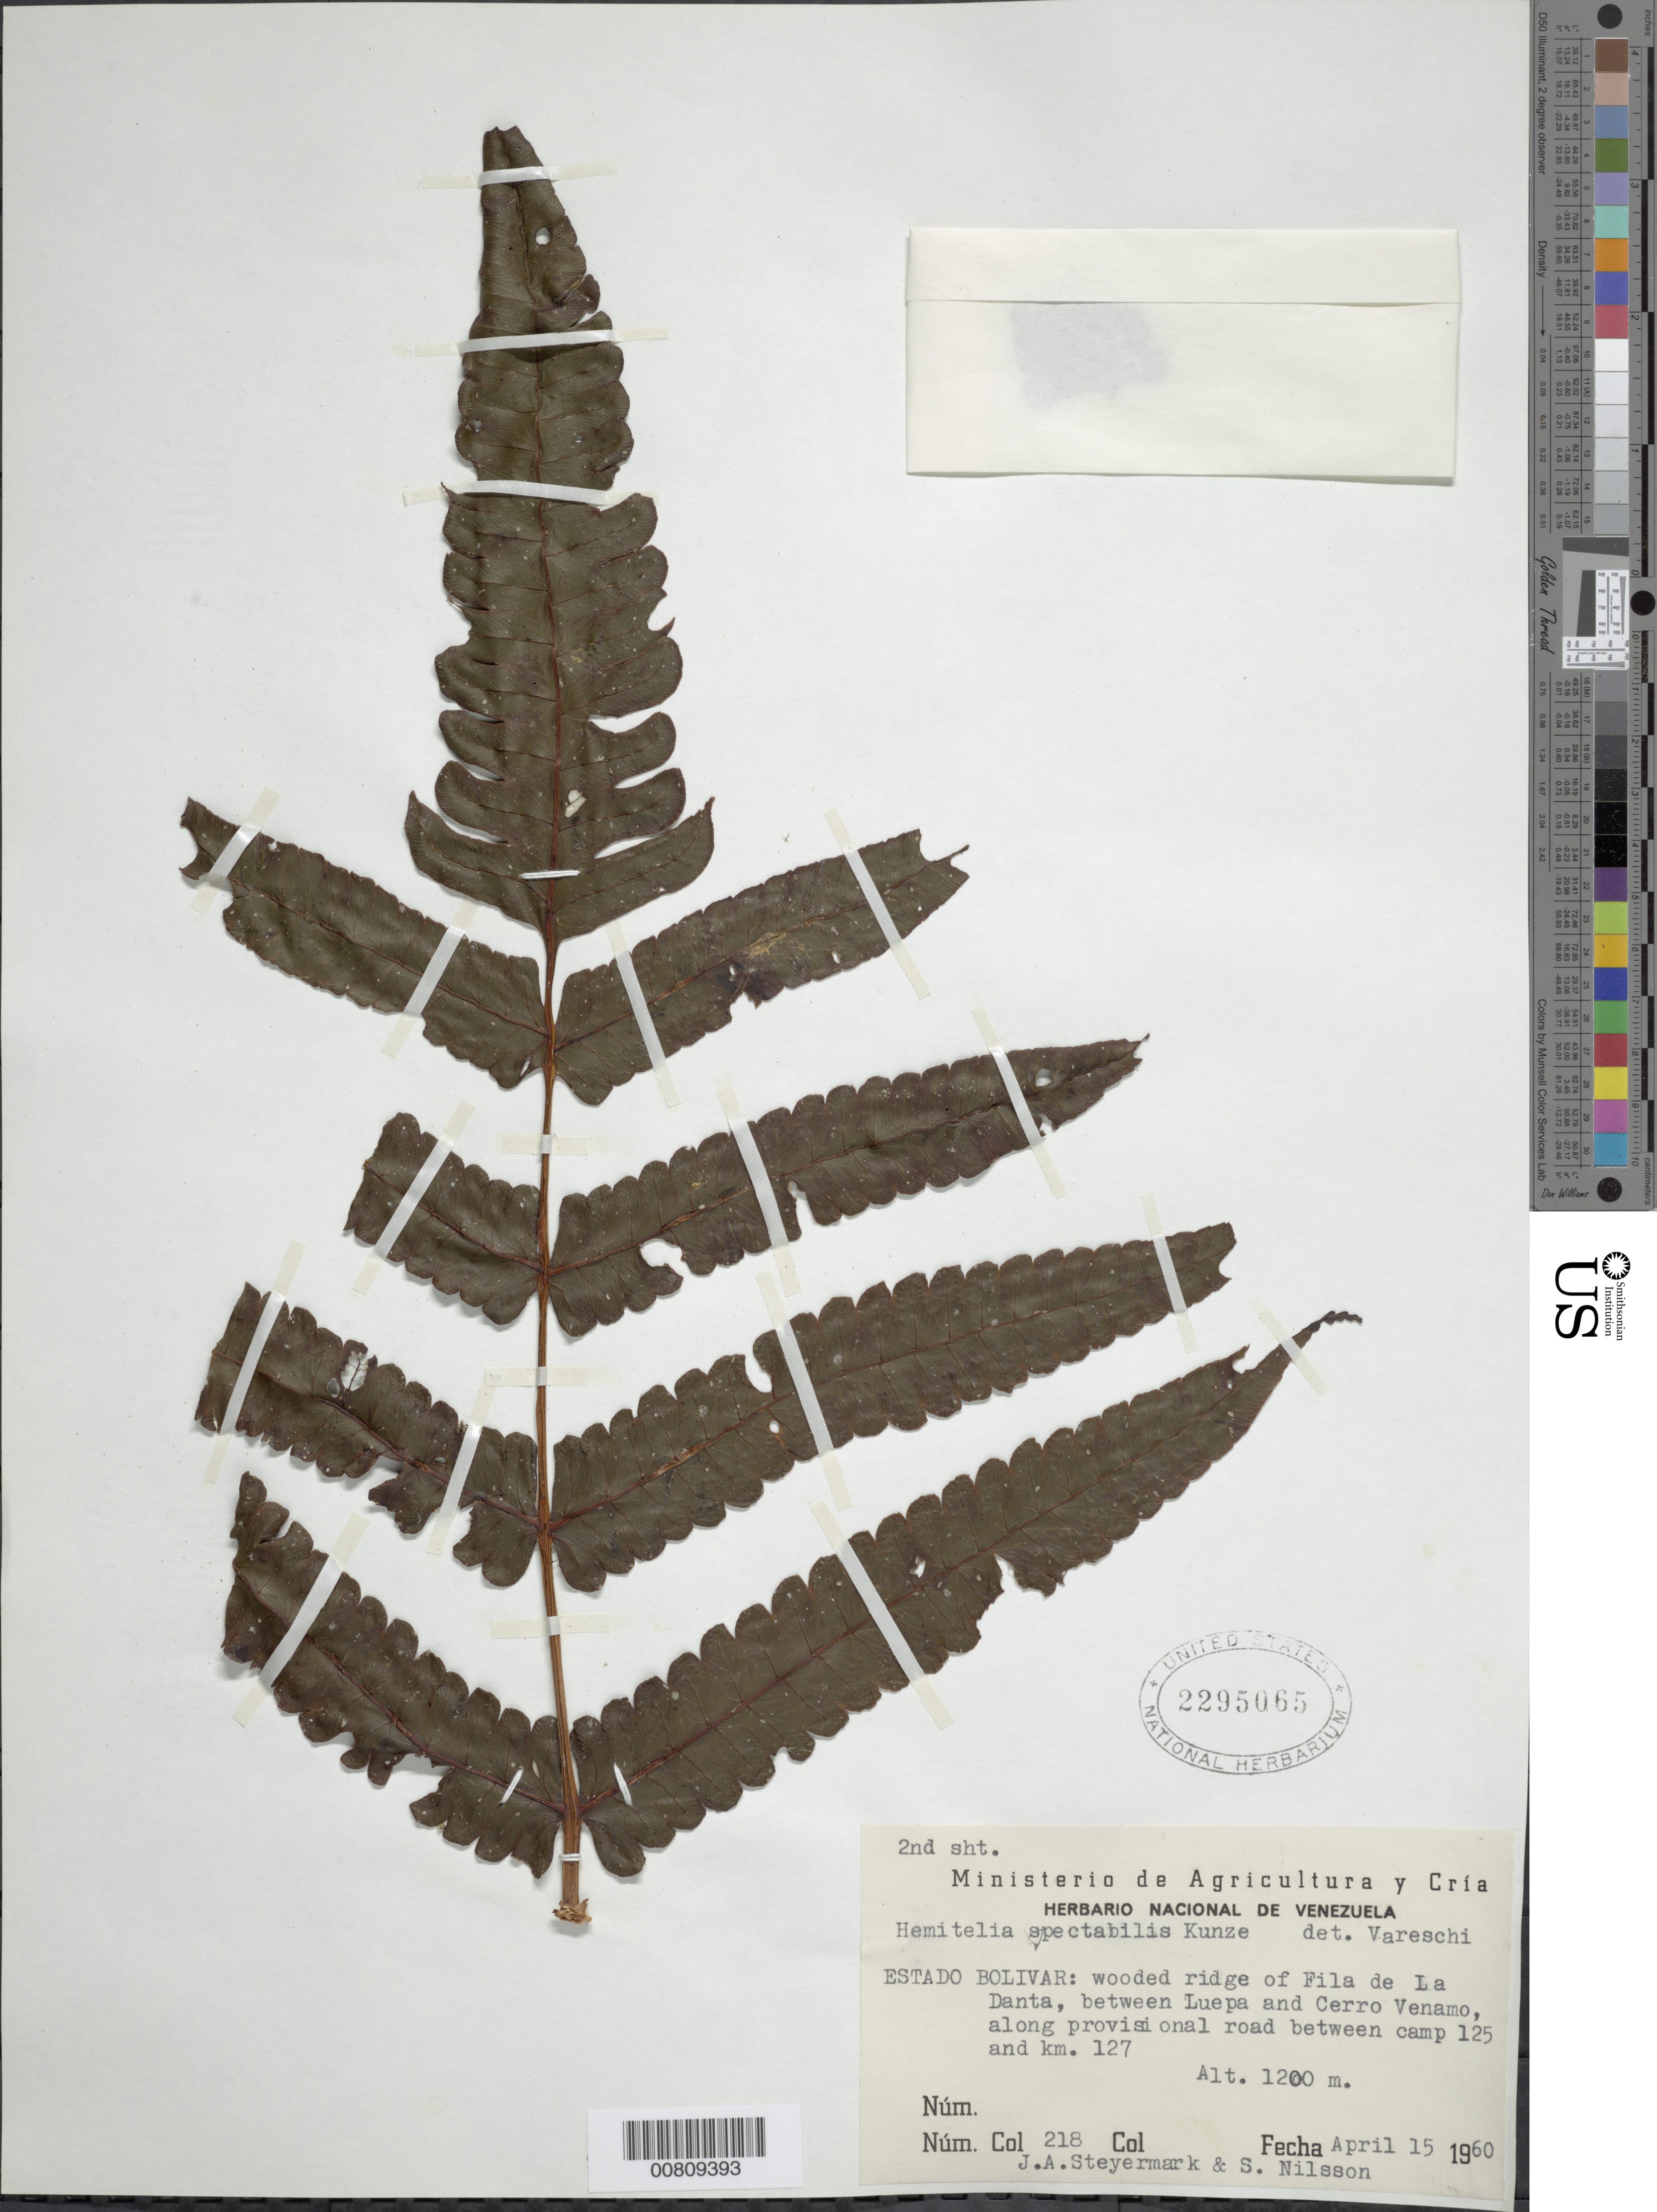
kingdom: Plantae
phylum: Tracheophyta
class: Polypodiopsida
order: Cyatheales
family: Cyatheaceae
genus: Cyathea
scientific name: Cyathea spectabilis var. spectabilis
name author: (Kunze) Domin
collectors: J. Steyermark & S. Nilsson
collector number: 218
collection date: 1960-04-15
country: Venezuela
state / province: Bolivar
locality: Wooded ridge of Fila de La Danta, between Luepa and Cerro Venamo, along provisional road between camp 125 and km. 127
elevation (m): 1200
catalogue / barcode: US 2295065